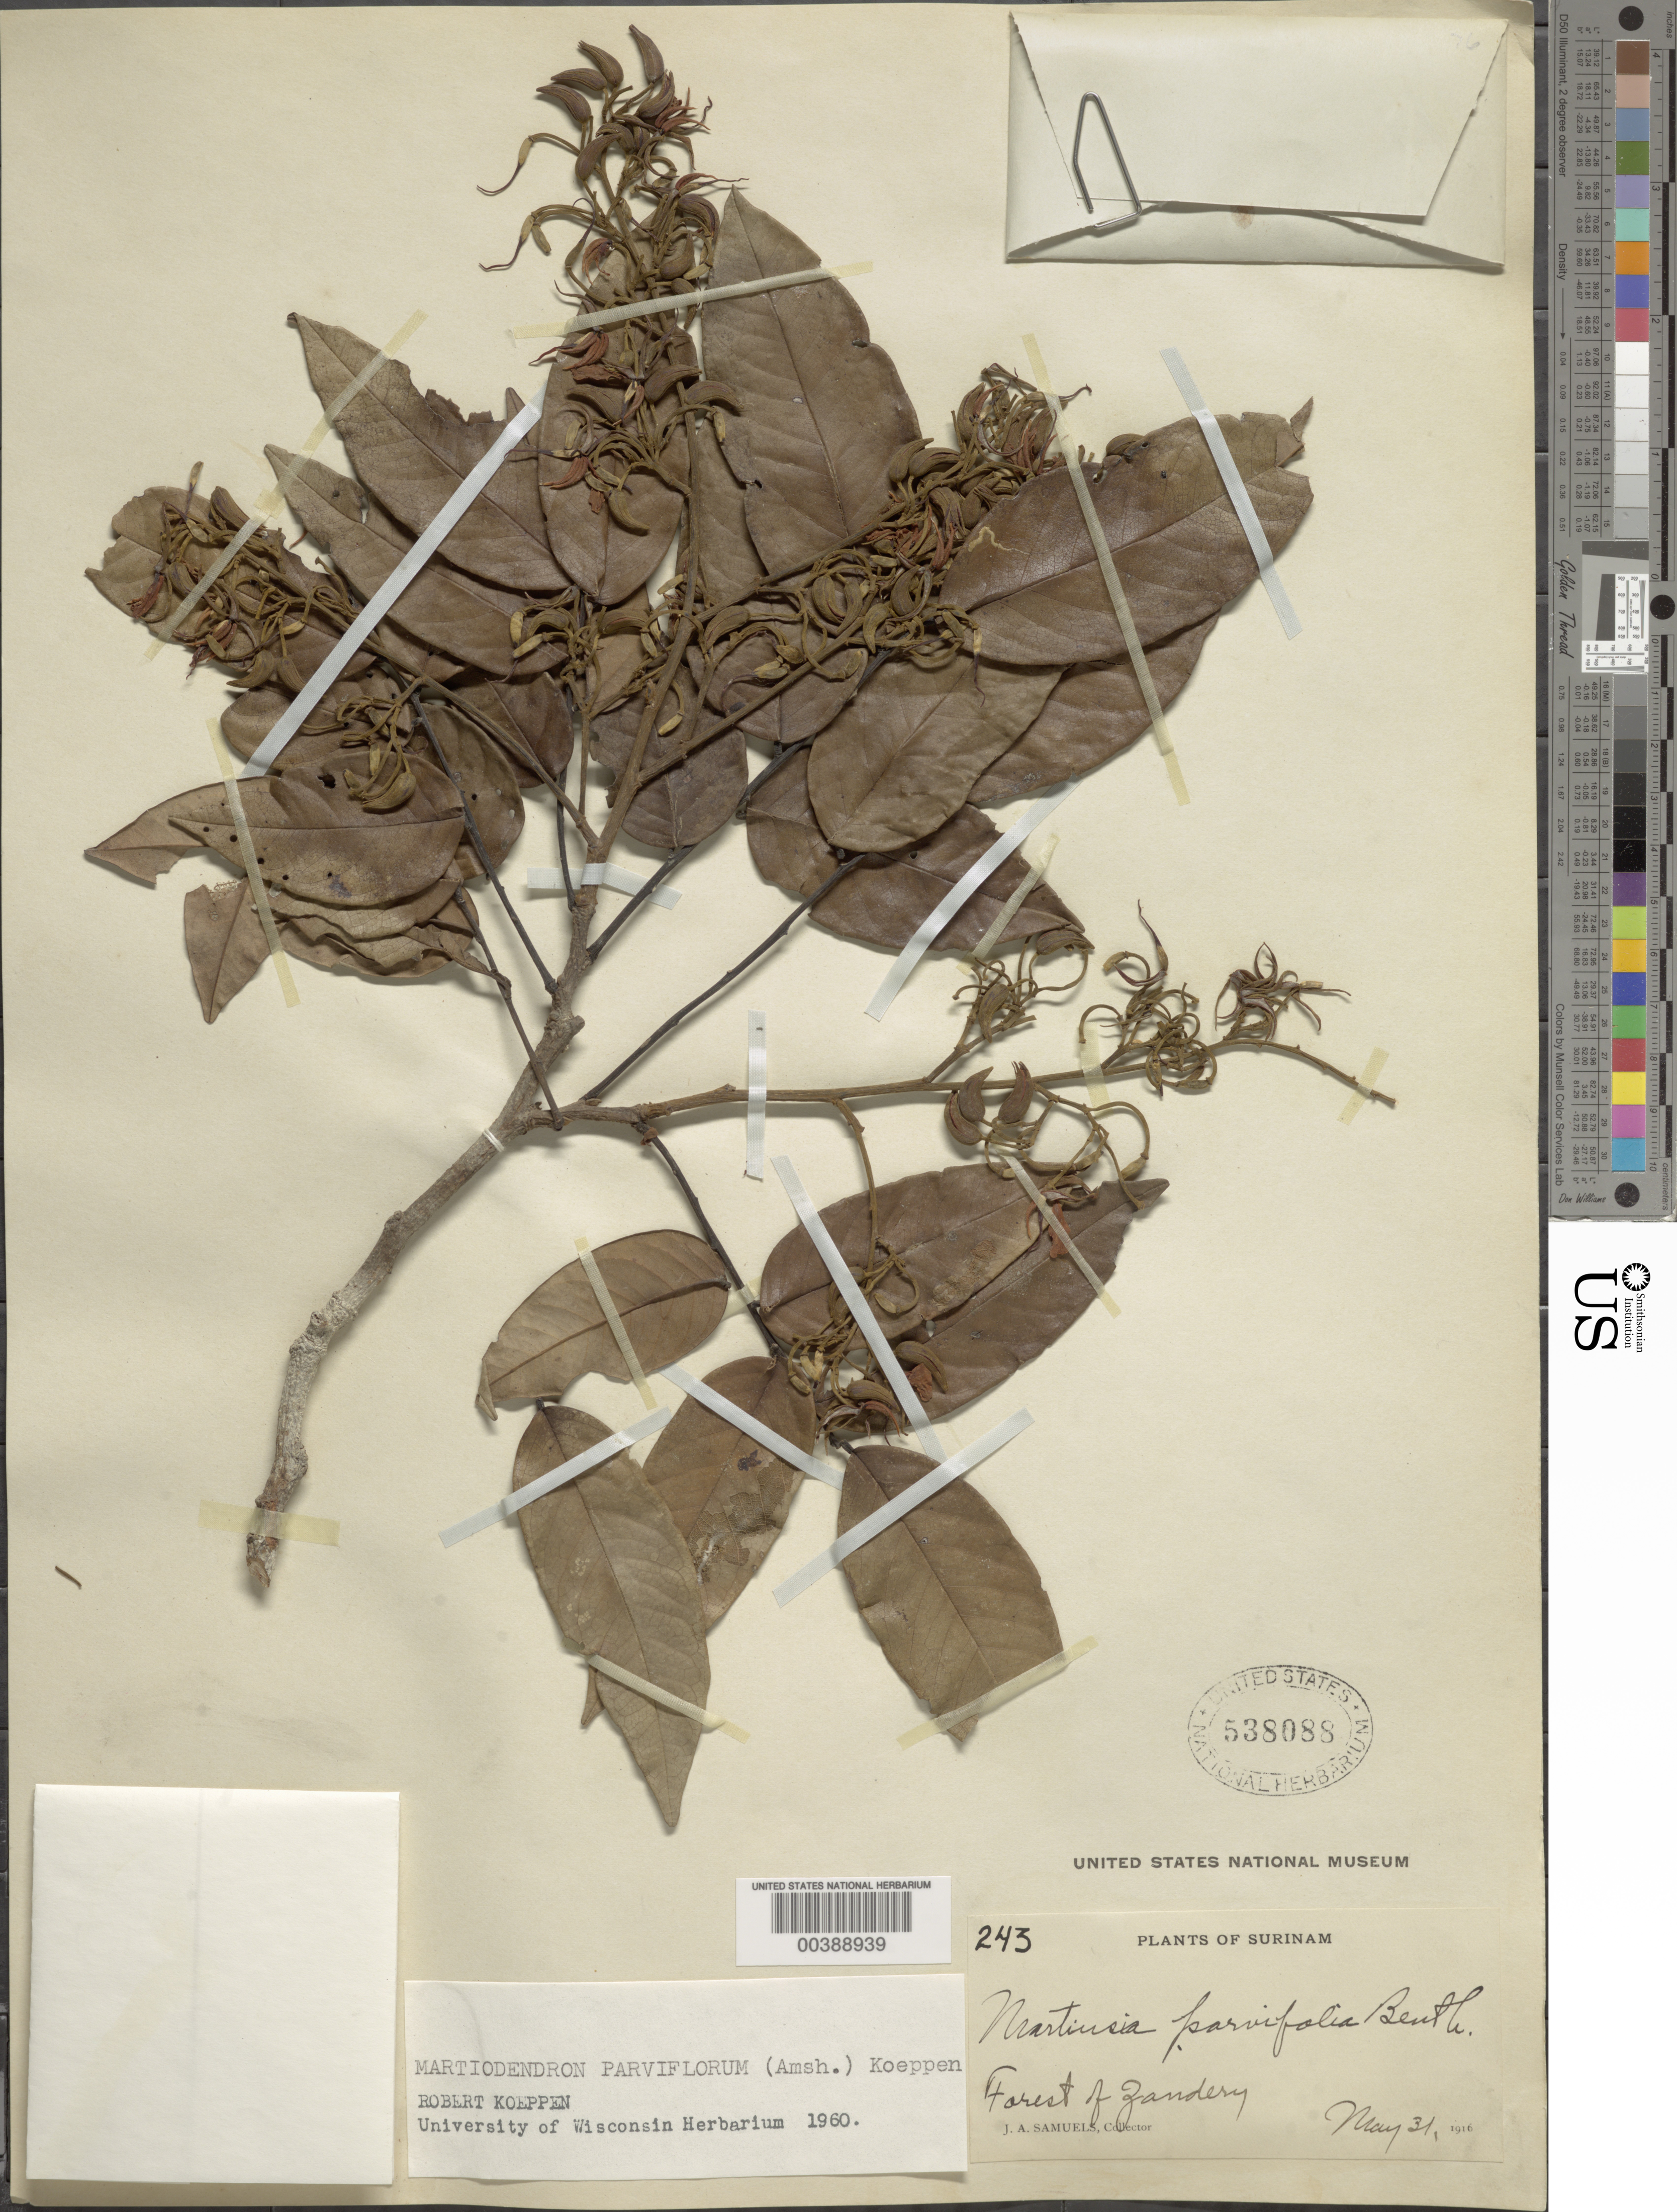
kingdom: Plantae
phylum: Tracheophyta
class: Magnoliopsida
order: Fabales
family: Fabaceae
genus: Martiodendron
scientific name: Martiodendron parviflorum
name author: (Amshoff) Kolpen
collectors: J. A. Samuels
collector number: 243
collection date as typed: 31 May 1916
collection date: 1916-05-31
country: Suriname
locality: Forest of zandery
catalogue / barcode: US 538088